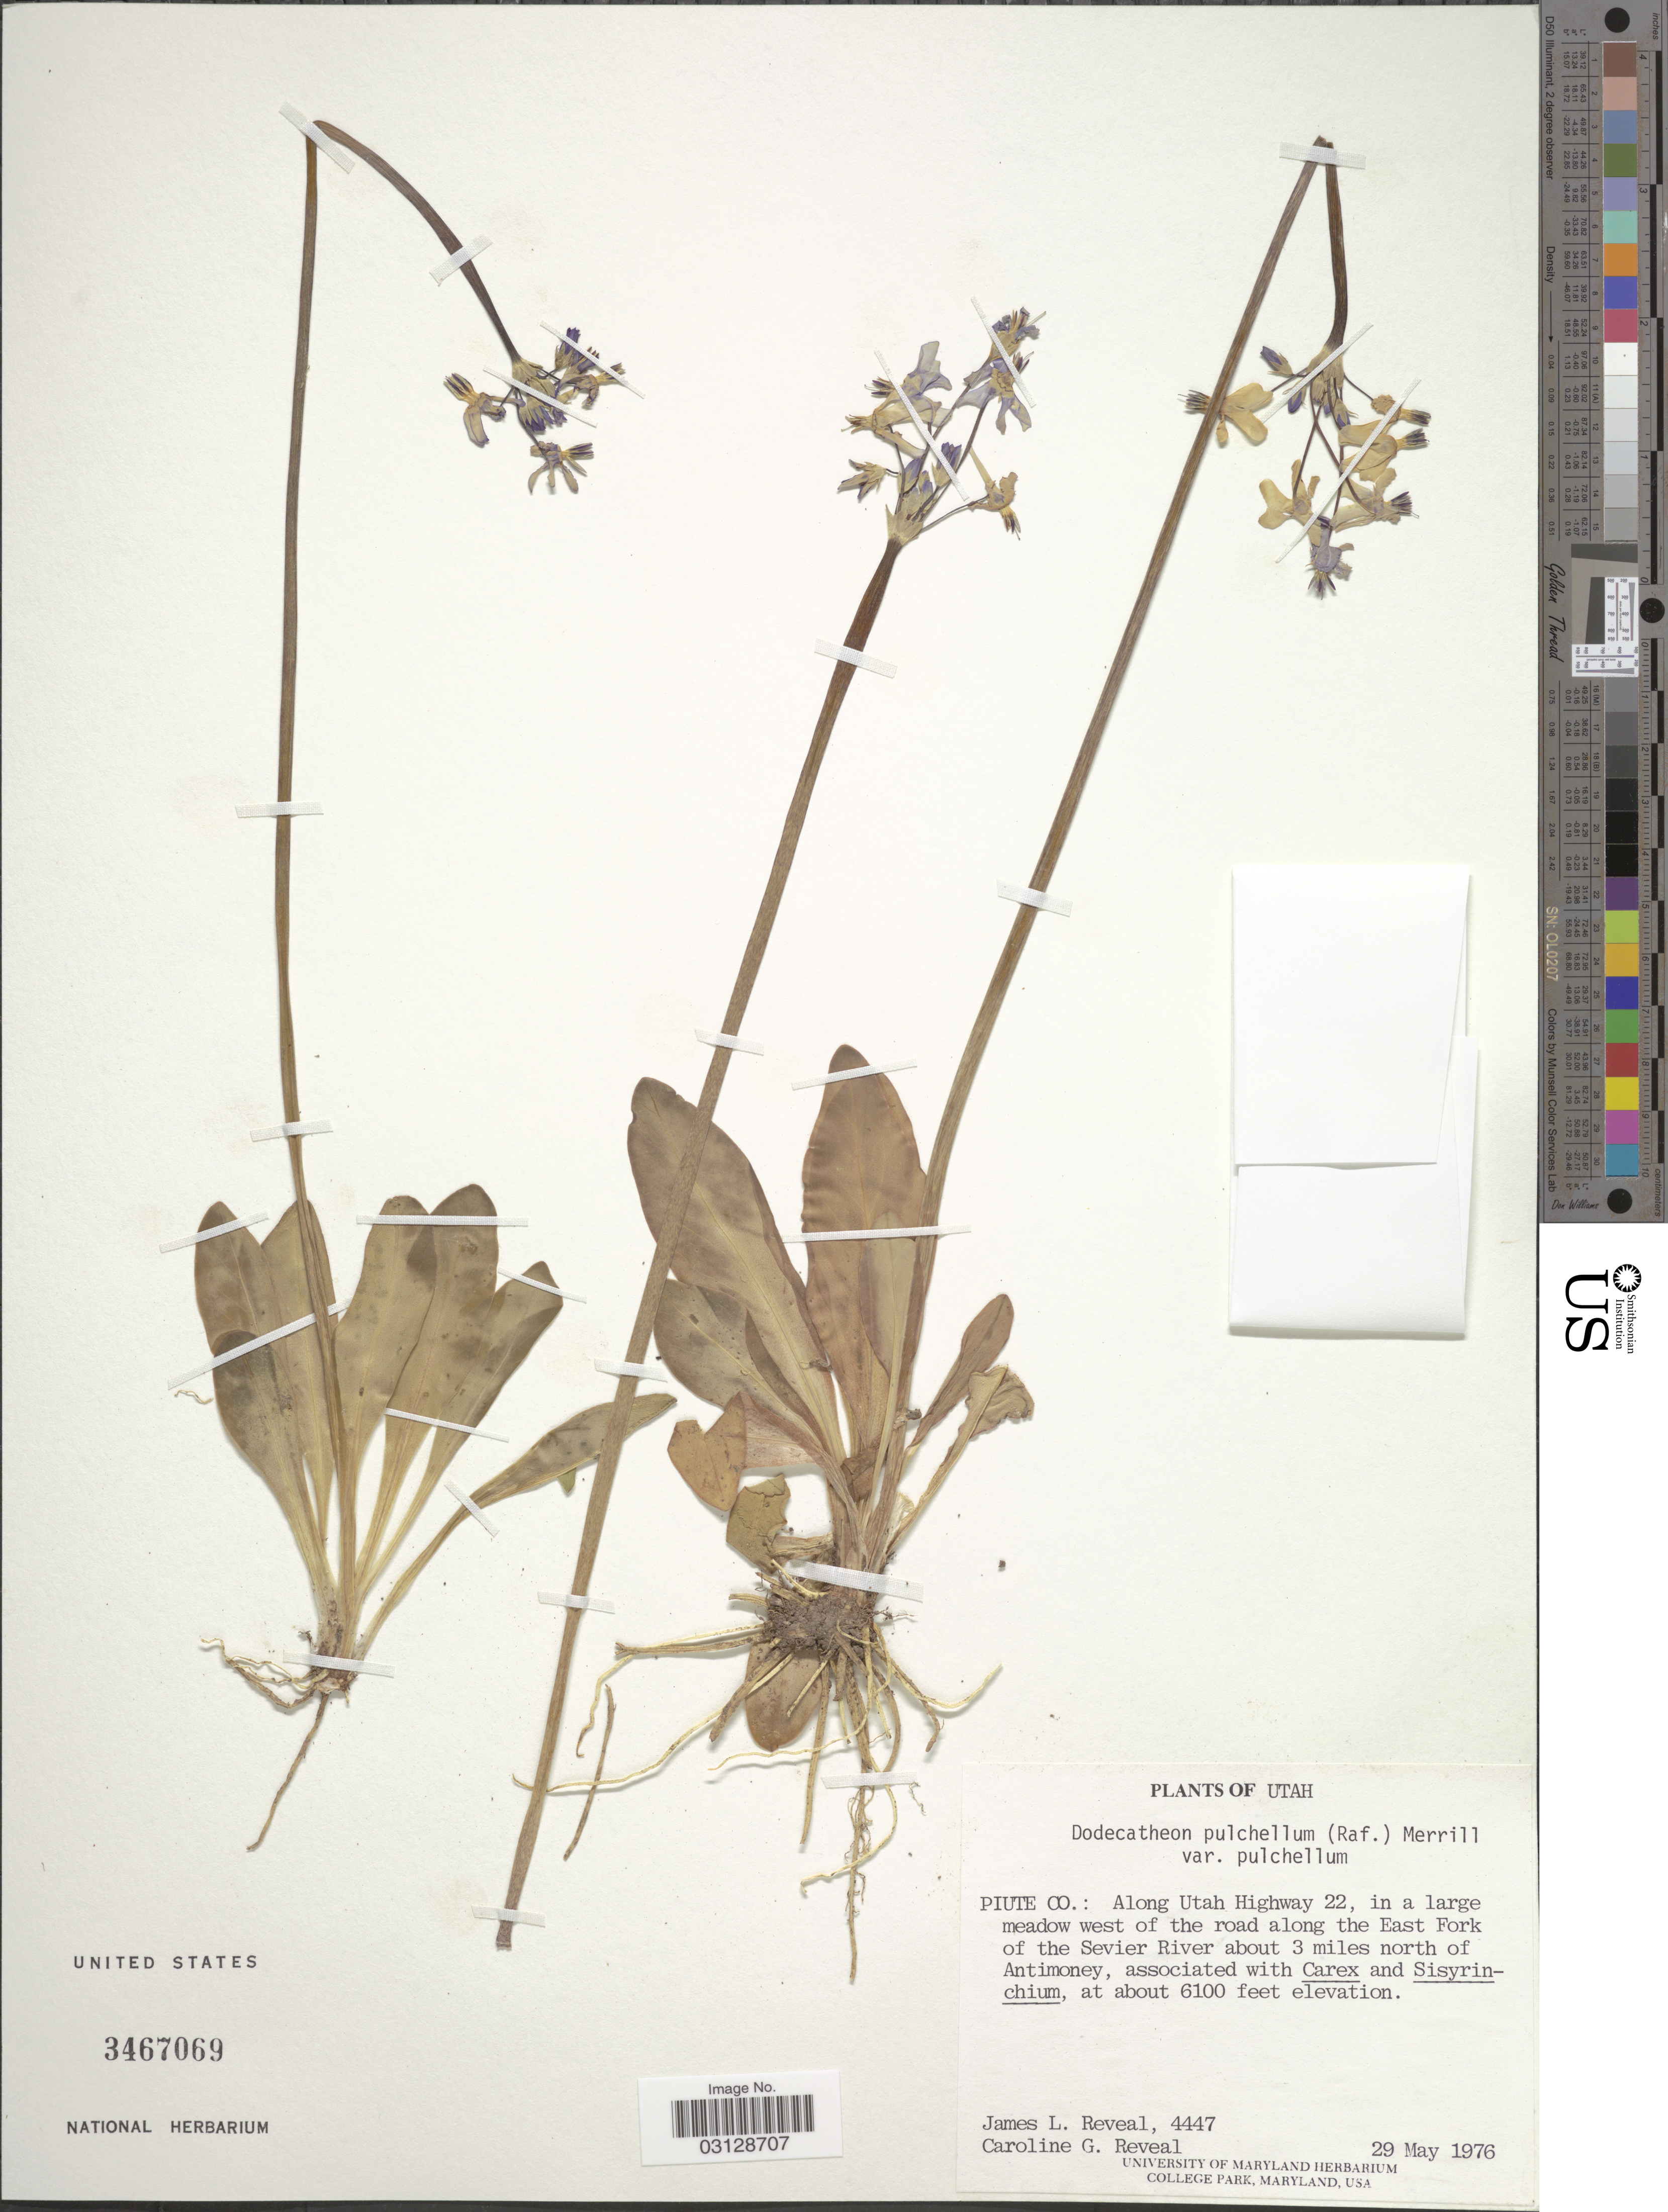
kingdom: Plantae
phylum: Tracheophyta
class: Magnoliopsida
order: Ericales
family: Primulaceae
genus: Dodecatheon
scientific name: Dodecatheon pulchellum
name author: (Raf.) Merr.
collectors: J. L. Reveal & C. G. Reveal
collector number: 4447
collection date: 1976-05-29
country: United States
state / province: Utah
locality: Piute Co.: Along Utah Highway 22, in a large meadow west of the road along the East Fork of the Sevier River about 3 miles north of Antimoney.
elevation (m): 1859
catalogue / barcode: US 3467069